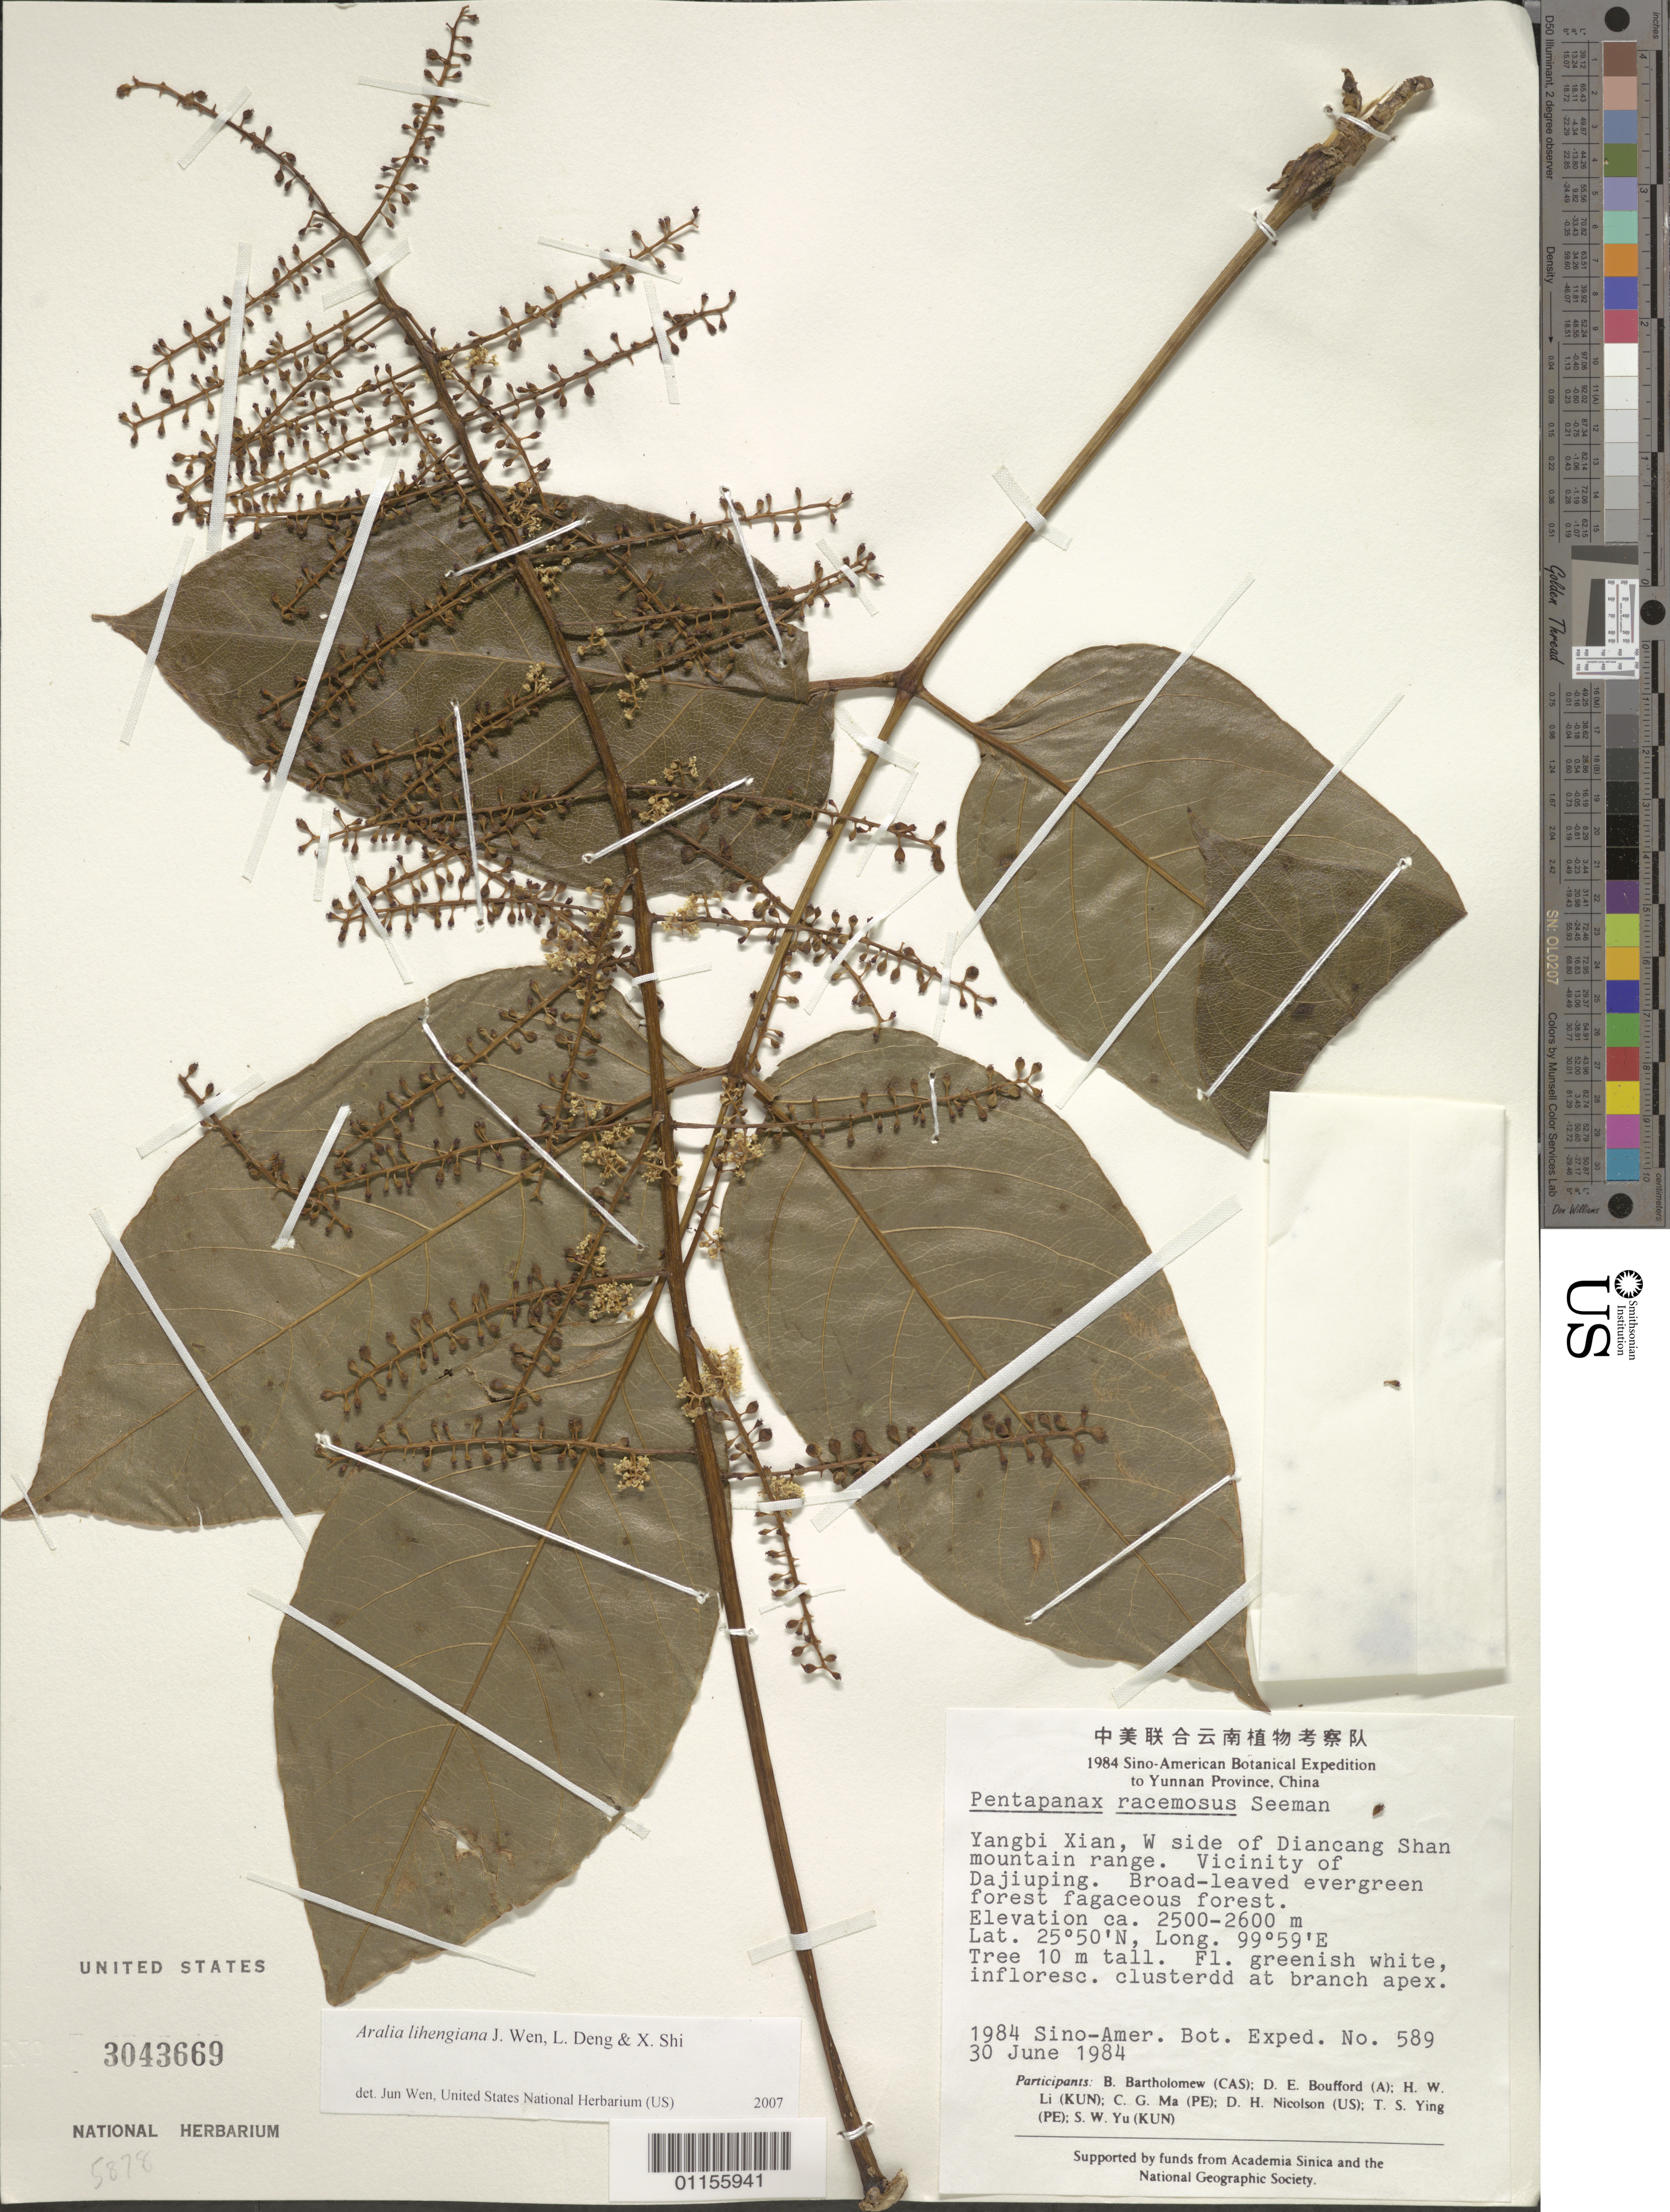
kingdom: Plantae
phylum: Tracheophyta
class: Magnoliopsida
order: Apiales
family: Araliaceae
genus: Aralia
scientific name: Aralia lihengiana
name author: J. Wen & et al.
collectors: B. M. Bartholomew, D. E. Boufford, H. W. Li, C. Ma, D. H. Nicolson, T. Ying & S. Yu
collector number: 589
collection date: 1984-06-30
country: China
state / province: Yunnan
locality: Yangbi Xian, W side of Diancang Shan Mt Range. Vicinity of Dajiuping.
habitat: Tree. Broad-leaved evergreen forest fagaceous forest.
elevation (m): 2500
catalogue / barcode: US 3043669